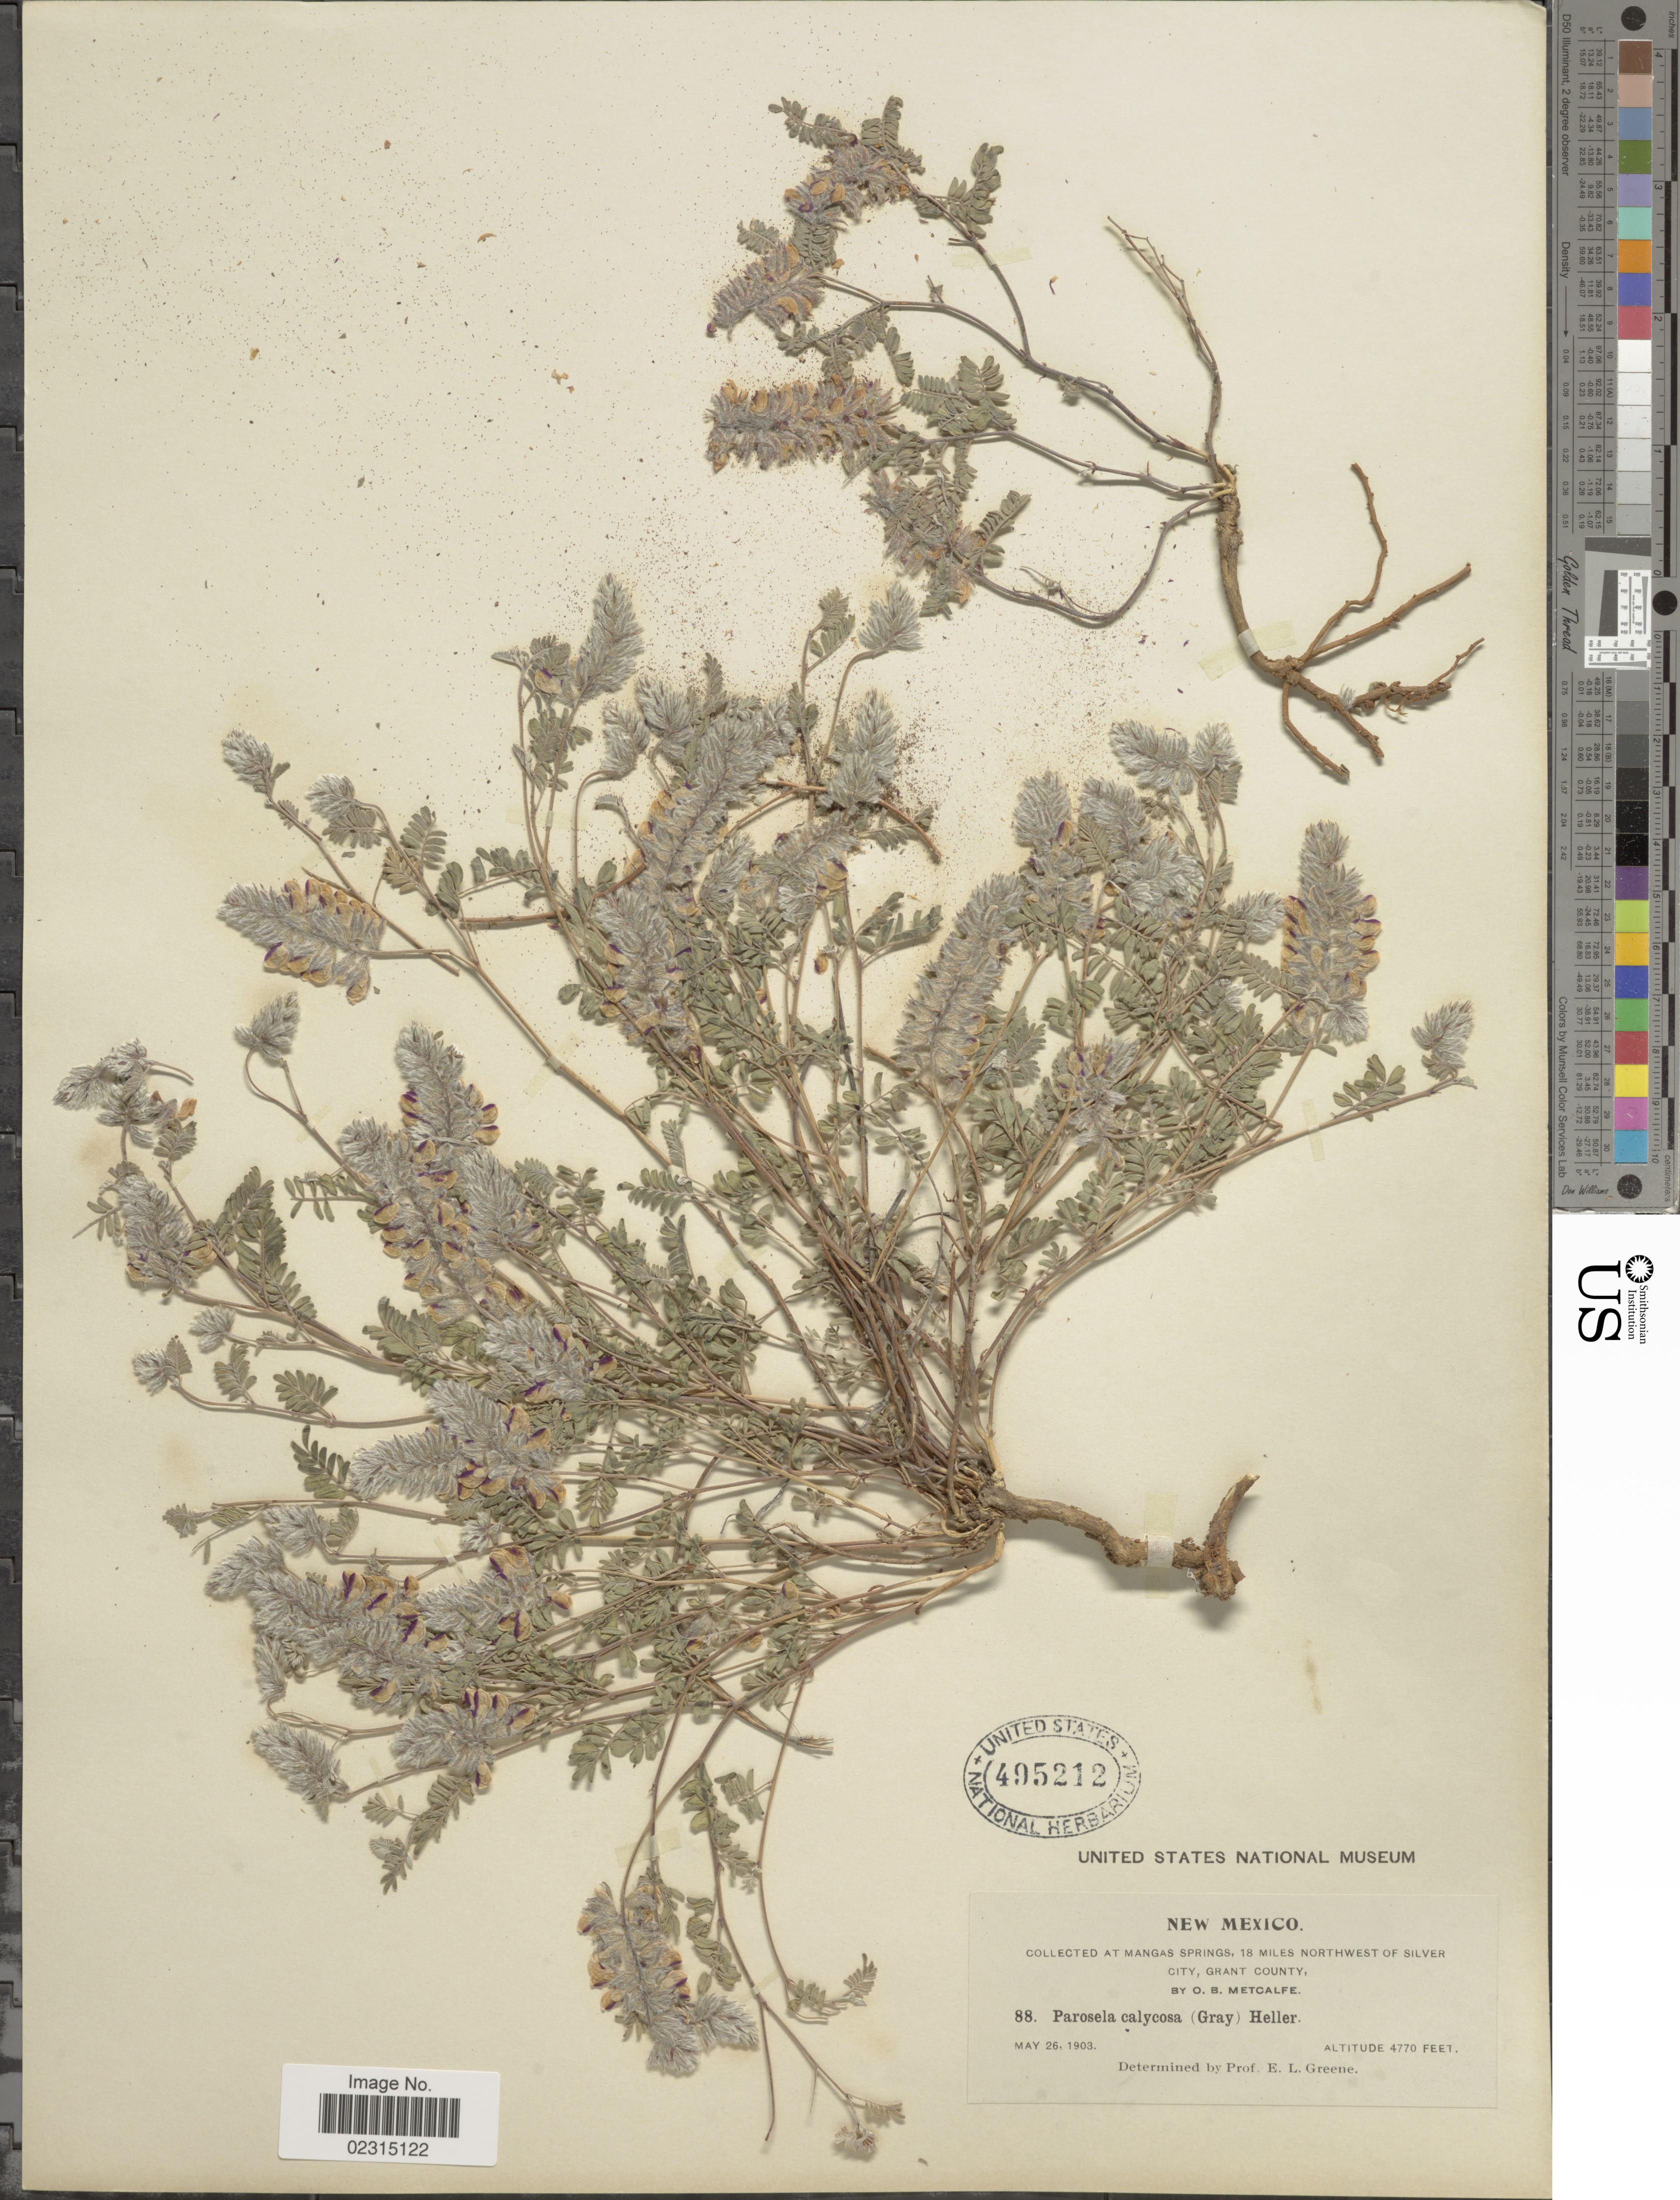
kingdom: Plantae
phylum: Tracheophyta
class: Magnoliopsida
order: Fabales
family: Fabaceae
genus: Marina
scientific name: Marina calycosa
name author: (A. Gray) Barneby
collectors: O. B. Metcalfe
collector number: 88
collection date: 1903-05-26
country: United States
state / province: New Mexico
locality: At mangas Springs, 18 miles Northwest of Silver City, Grant County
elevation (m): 1454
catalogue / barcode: US 495212